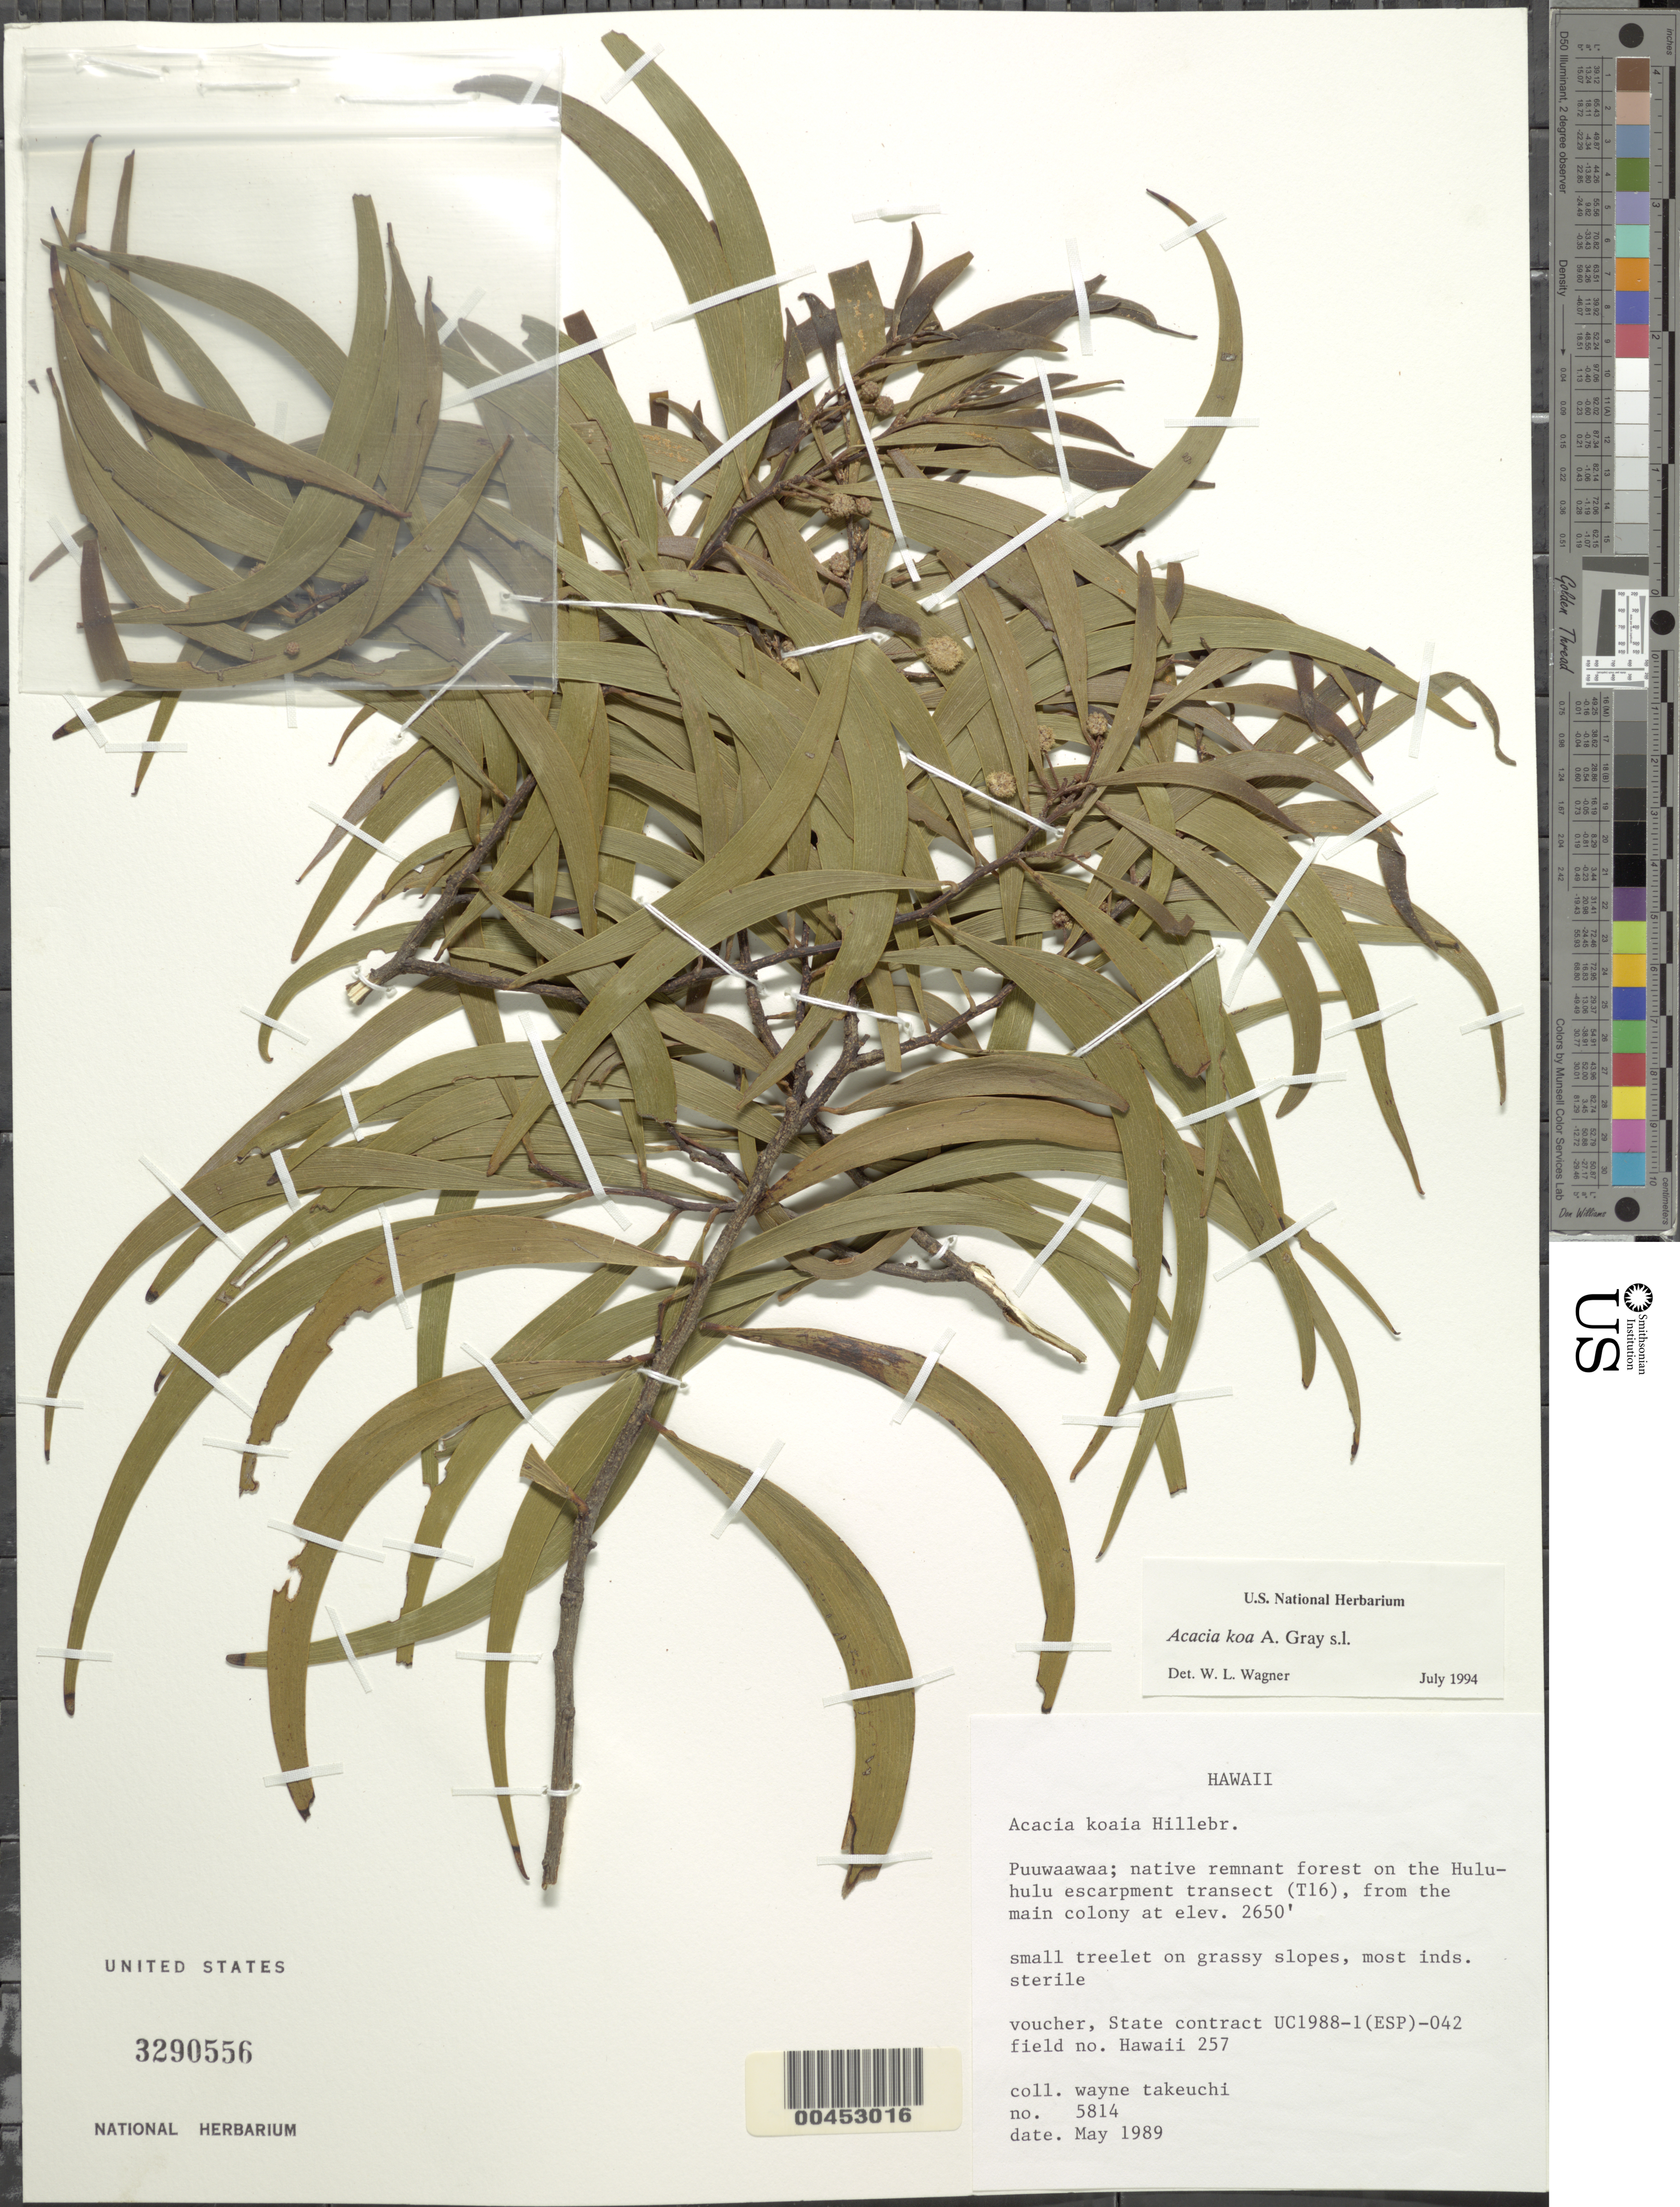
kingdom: Plantae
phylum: Tracheophyta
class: Magnoliopsida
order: Fabales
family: Fabaceae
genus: Acacia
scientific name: Acacia koa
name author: A. Gray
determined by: Wagner, W. L., (BOT), Smithsonian Institution - National Museum of Natural History (UNITED STATES)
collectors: W. N. Takeuchi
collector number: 5814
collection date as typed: May 1989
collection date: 1989-05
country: United States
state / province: Hawaii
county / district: Hawaii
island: Hawaii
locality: Puuwaawaa; Huluhulu escarpment transect (T16)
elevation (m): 808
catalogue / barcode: US 3290556